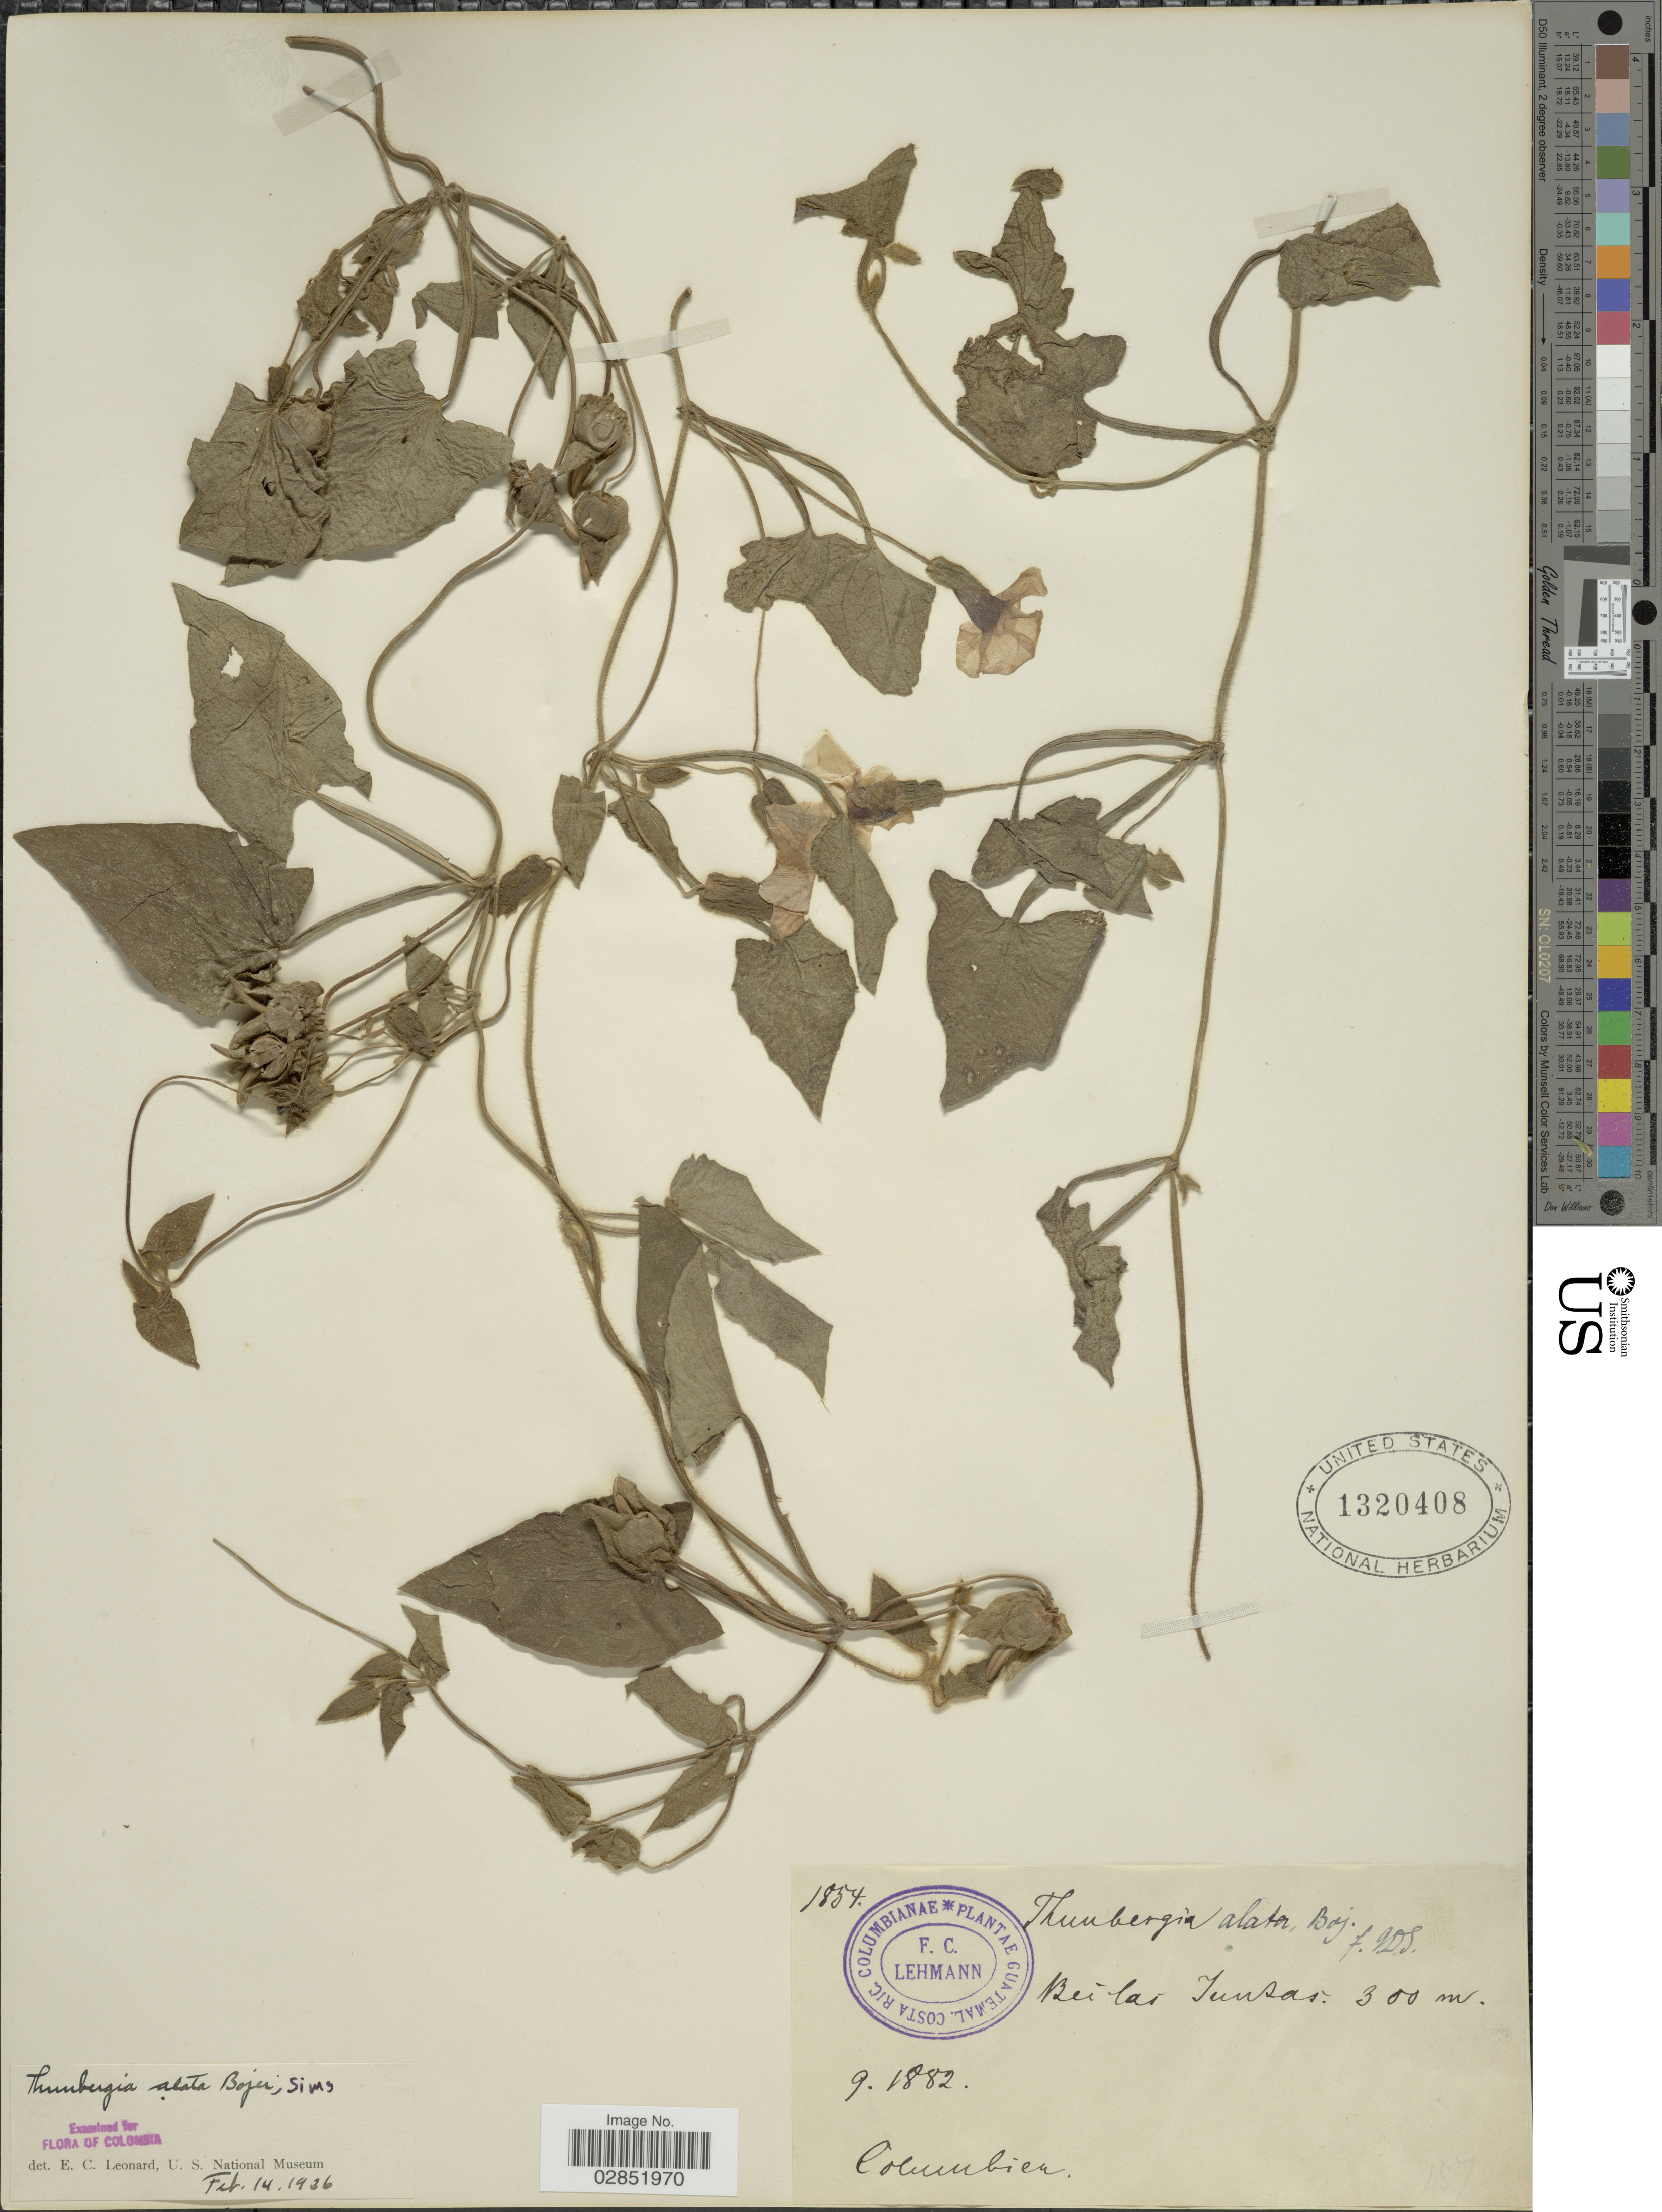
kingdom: Plantae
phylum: Tracheophyta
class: Magnoliopsida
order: Lamiales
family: Acanthaceae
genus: Thunbergia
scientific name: Thunbergia alata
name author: Bojer ex Sims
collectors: F. C. Lehmann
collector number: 1854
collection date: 1882-09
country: Colombia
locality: Beilar Tunsas.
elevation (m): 300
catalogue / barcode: US 1320408